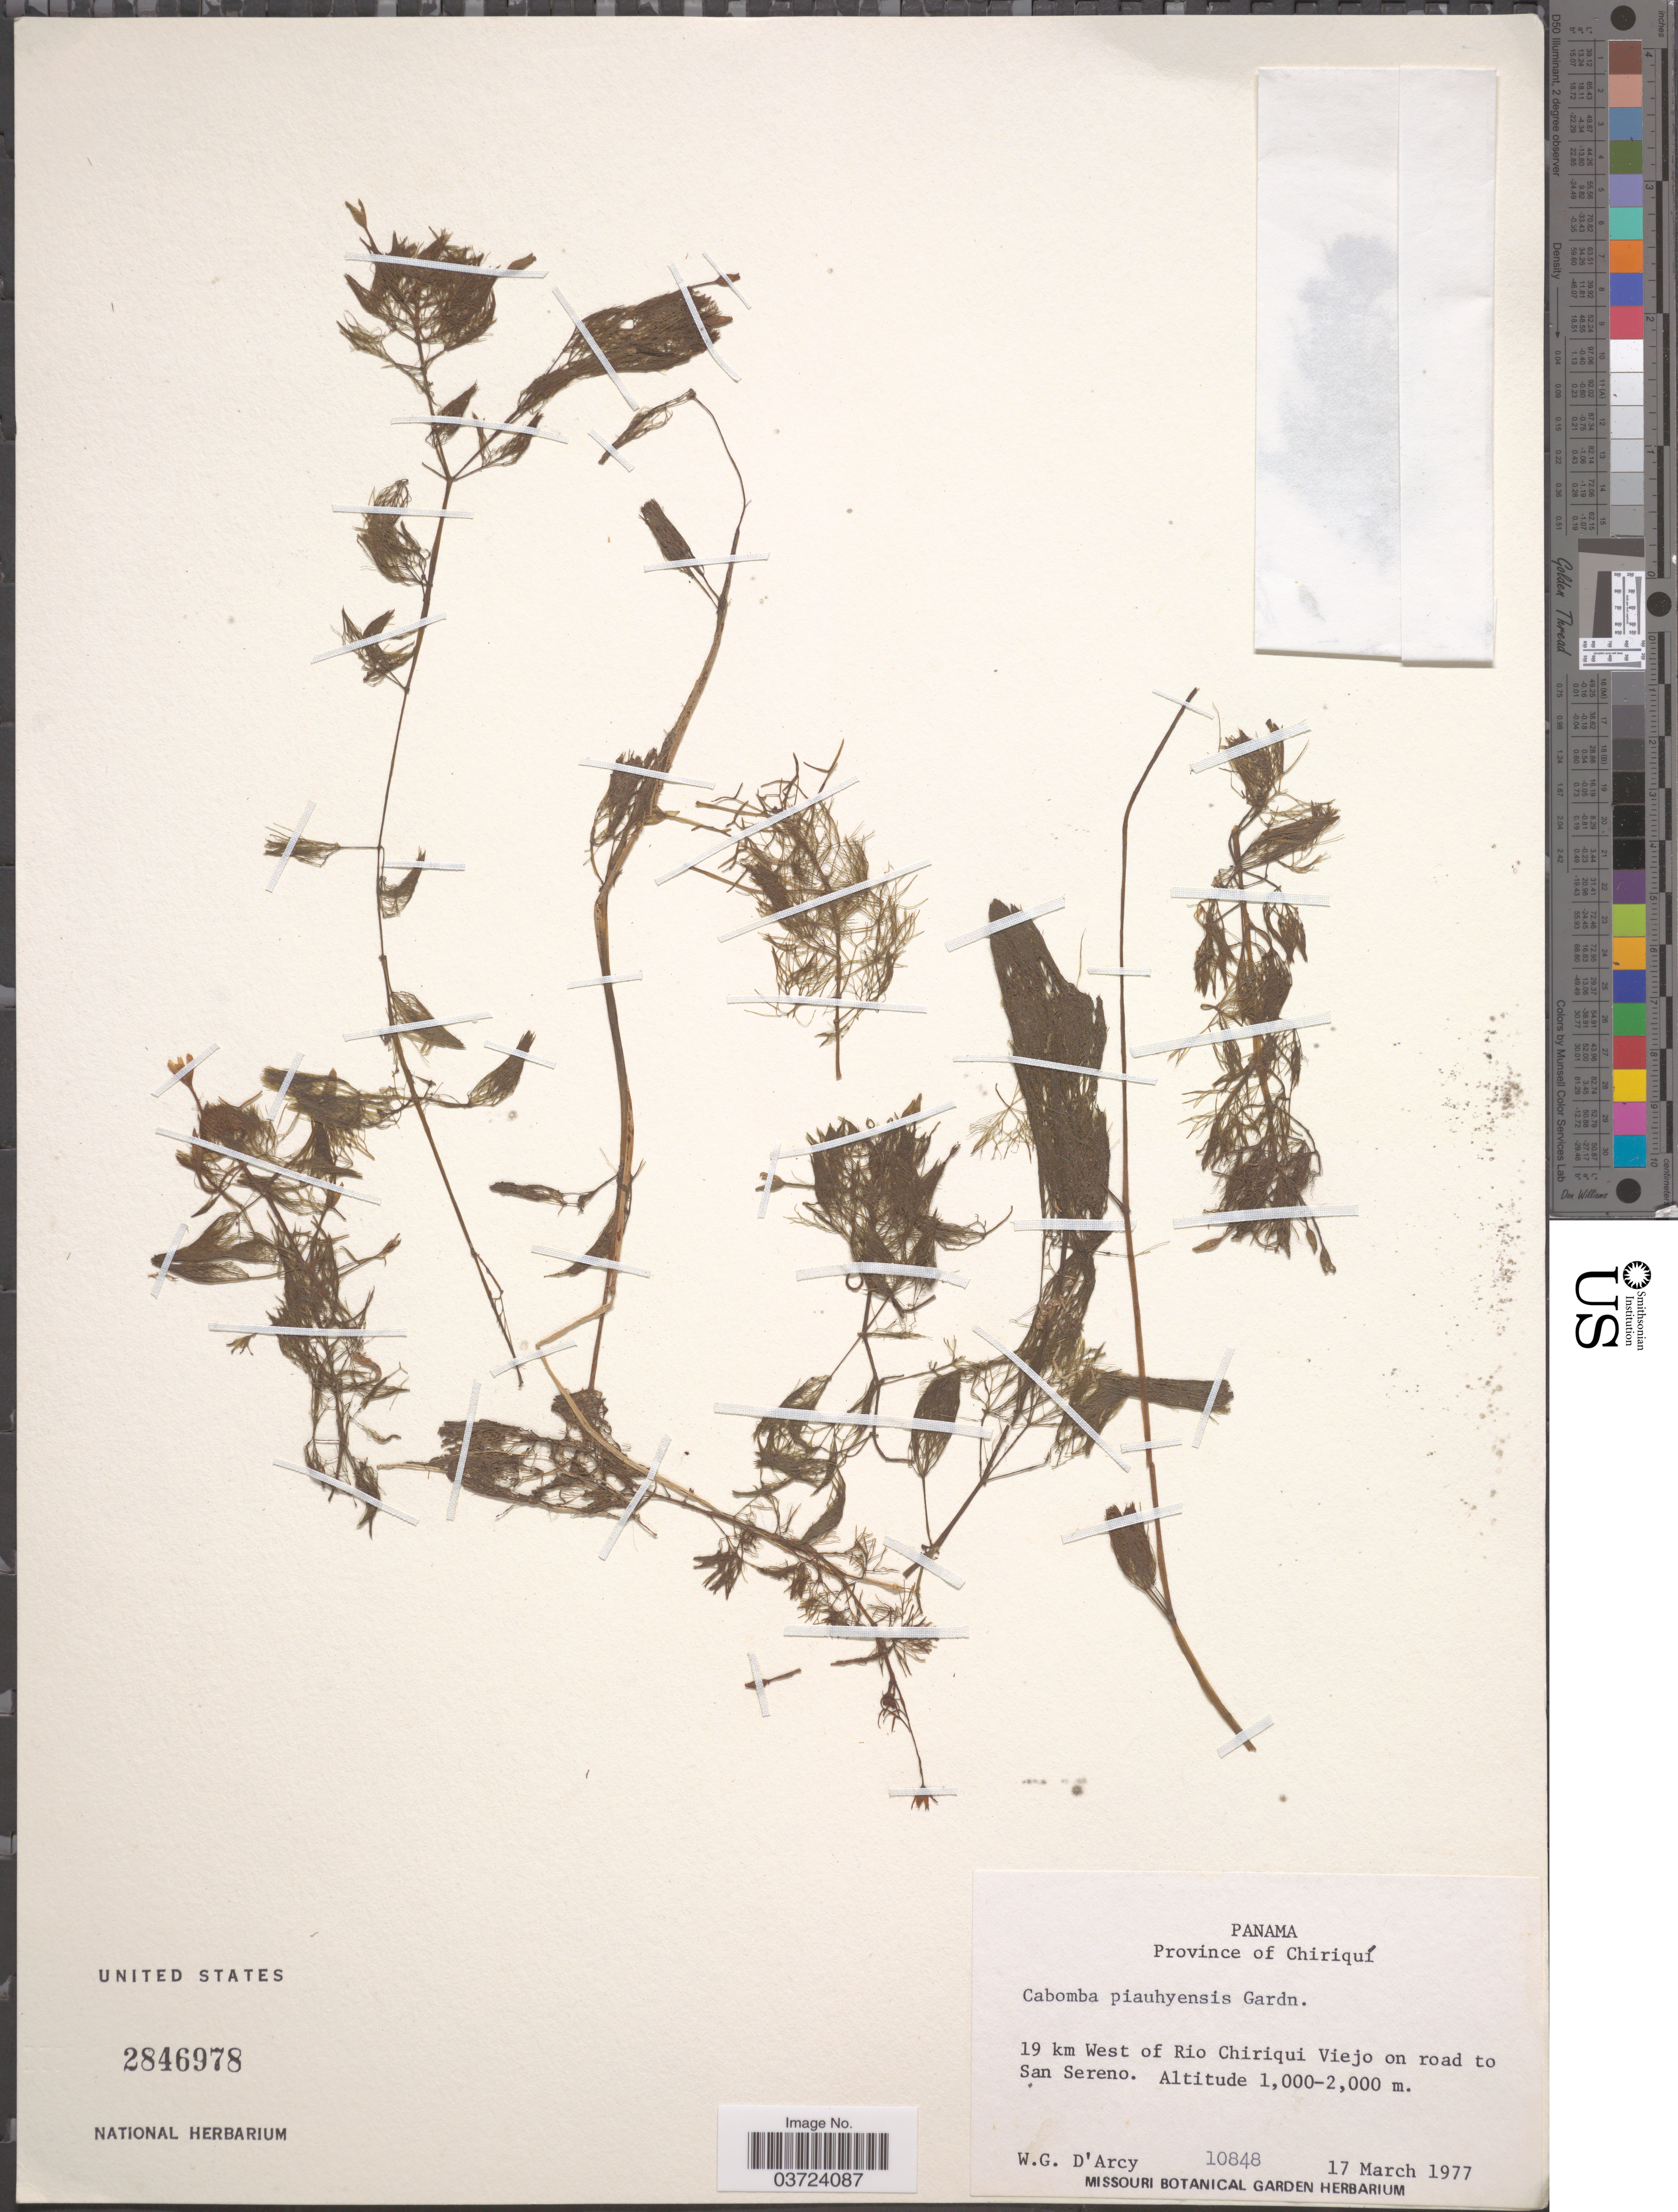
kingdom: Plantae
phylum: Tracheophyta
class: Magnoliopsida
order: Nymphaeales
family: Cabombaceae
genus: Cabomba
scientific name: Cabomba piauhyensis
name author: Gardner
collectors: W. G. D'Arcy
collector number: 10848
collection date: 1977-03-17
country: Panama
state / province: Chiriqui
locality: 19 km West of Rio Chiriqui Viejo on road to San Sereno.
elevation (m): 1000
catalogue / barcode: US 2846978